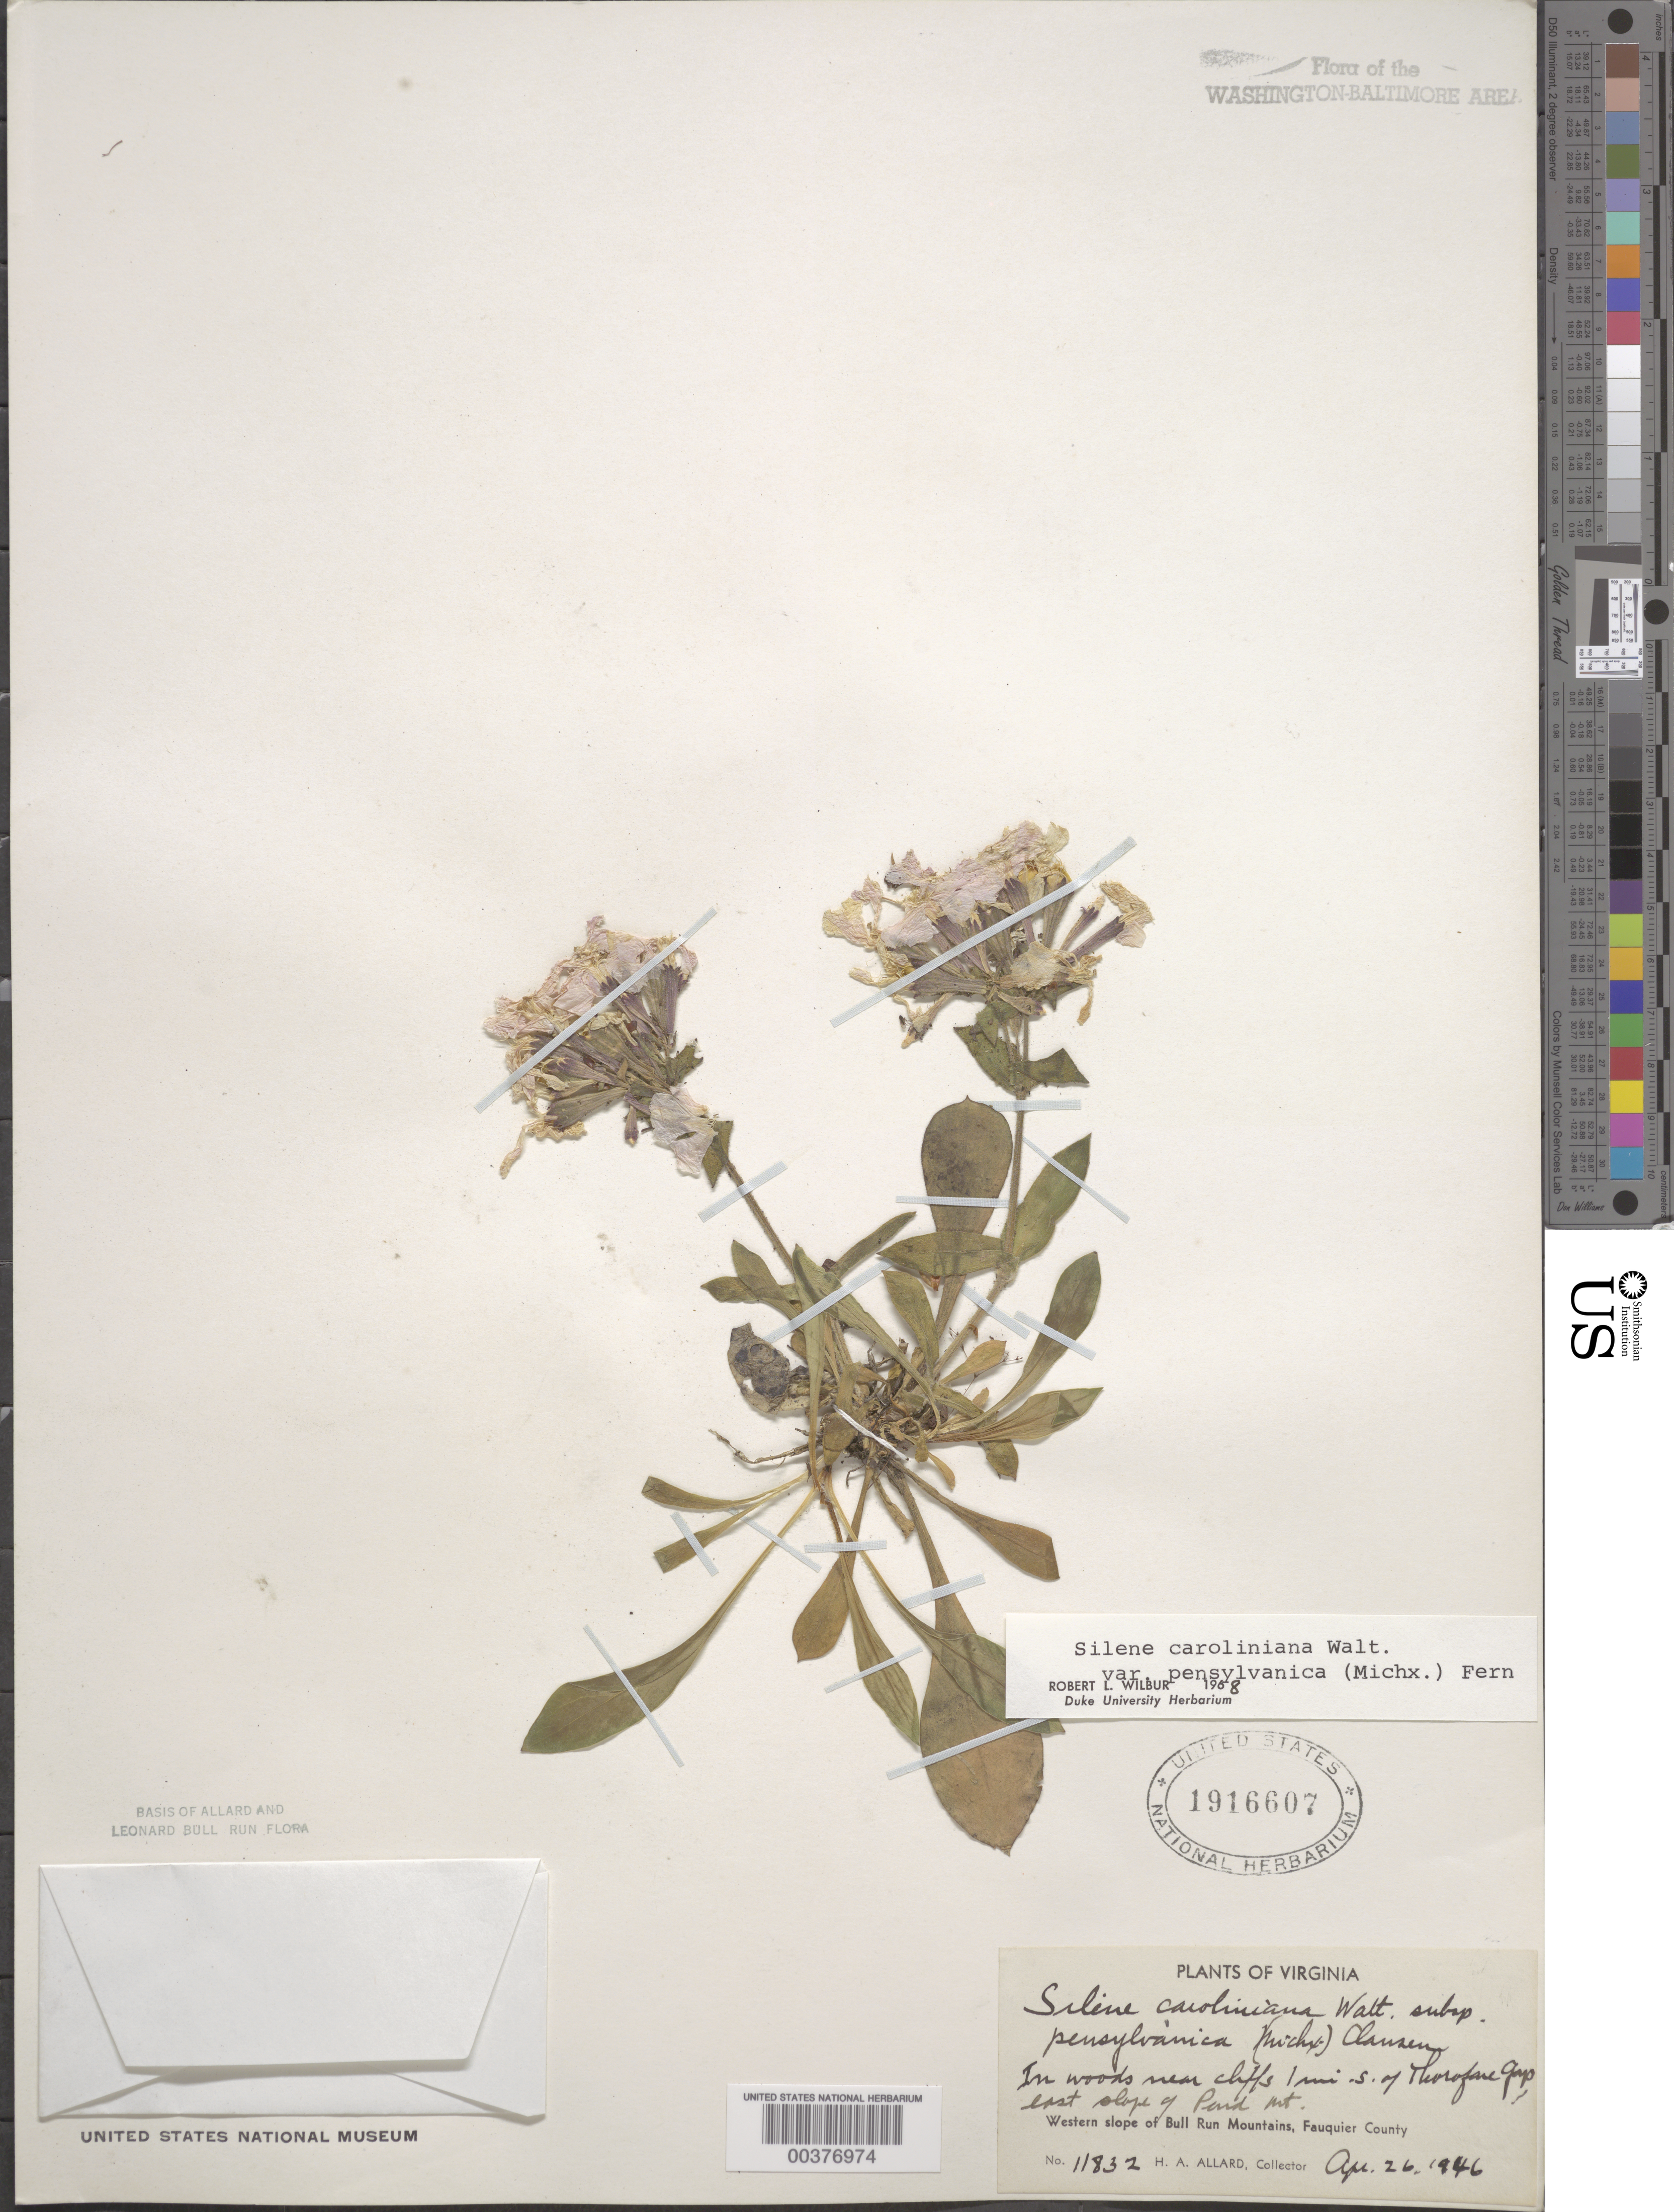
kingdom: Plantae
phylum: Tracheophyta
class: Magnoliopsida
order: Caryophyllales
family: Caryophyllaceae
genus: Silene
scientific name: Silene caroliniana var. pensylvanica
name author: (Michx.) Fernald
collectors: H. A. Allard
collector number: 11832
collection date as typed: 26 Apr 1946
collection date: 1946-04-26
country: United States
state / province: Virginia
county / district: Fauquier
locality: South of Thorofare Gap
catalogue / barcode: US 1916607